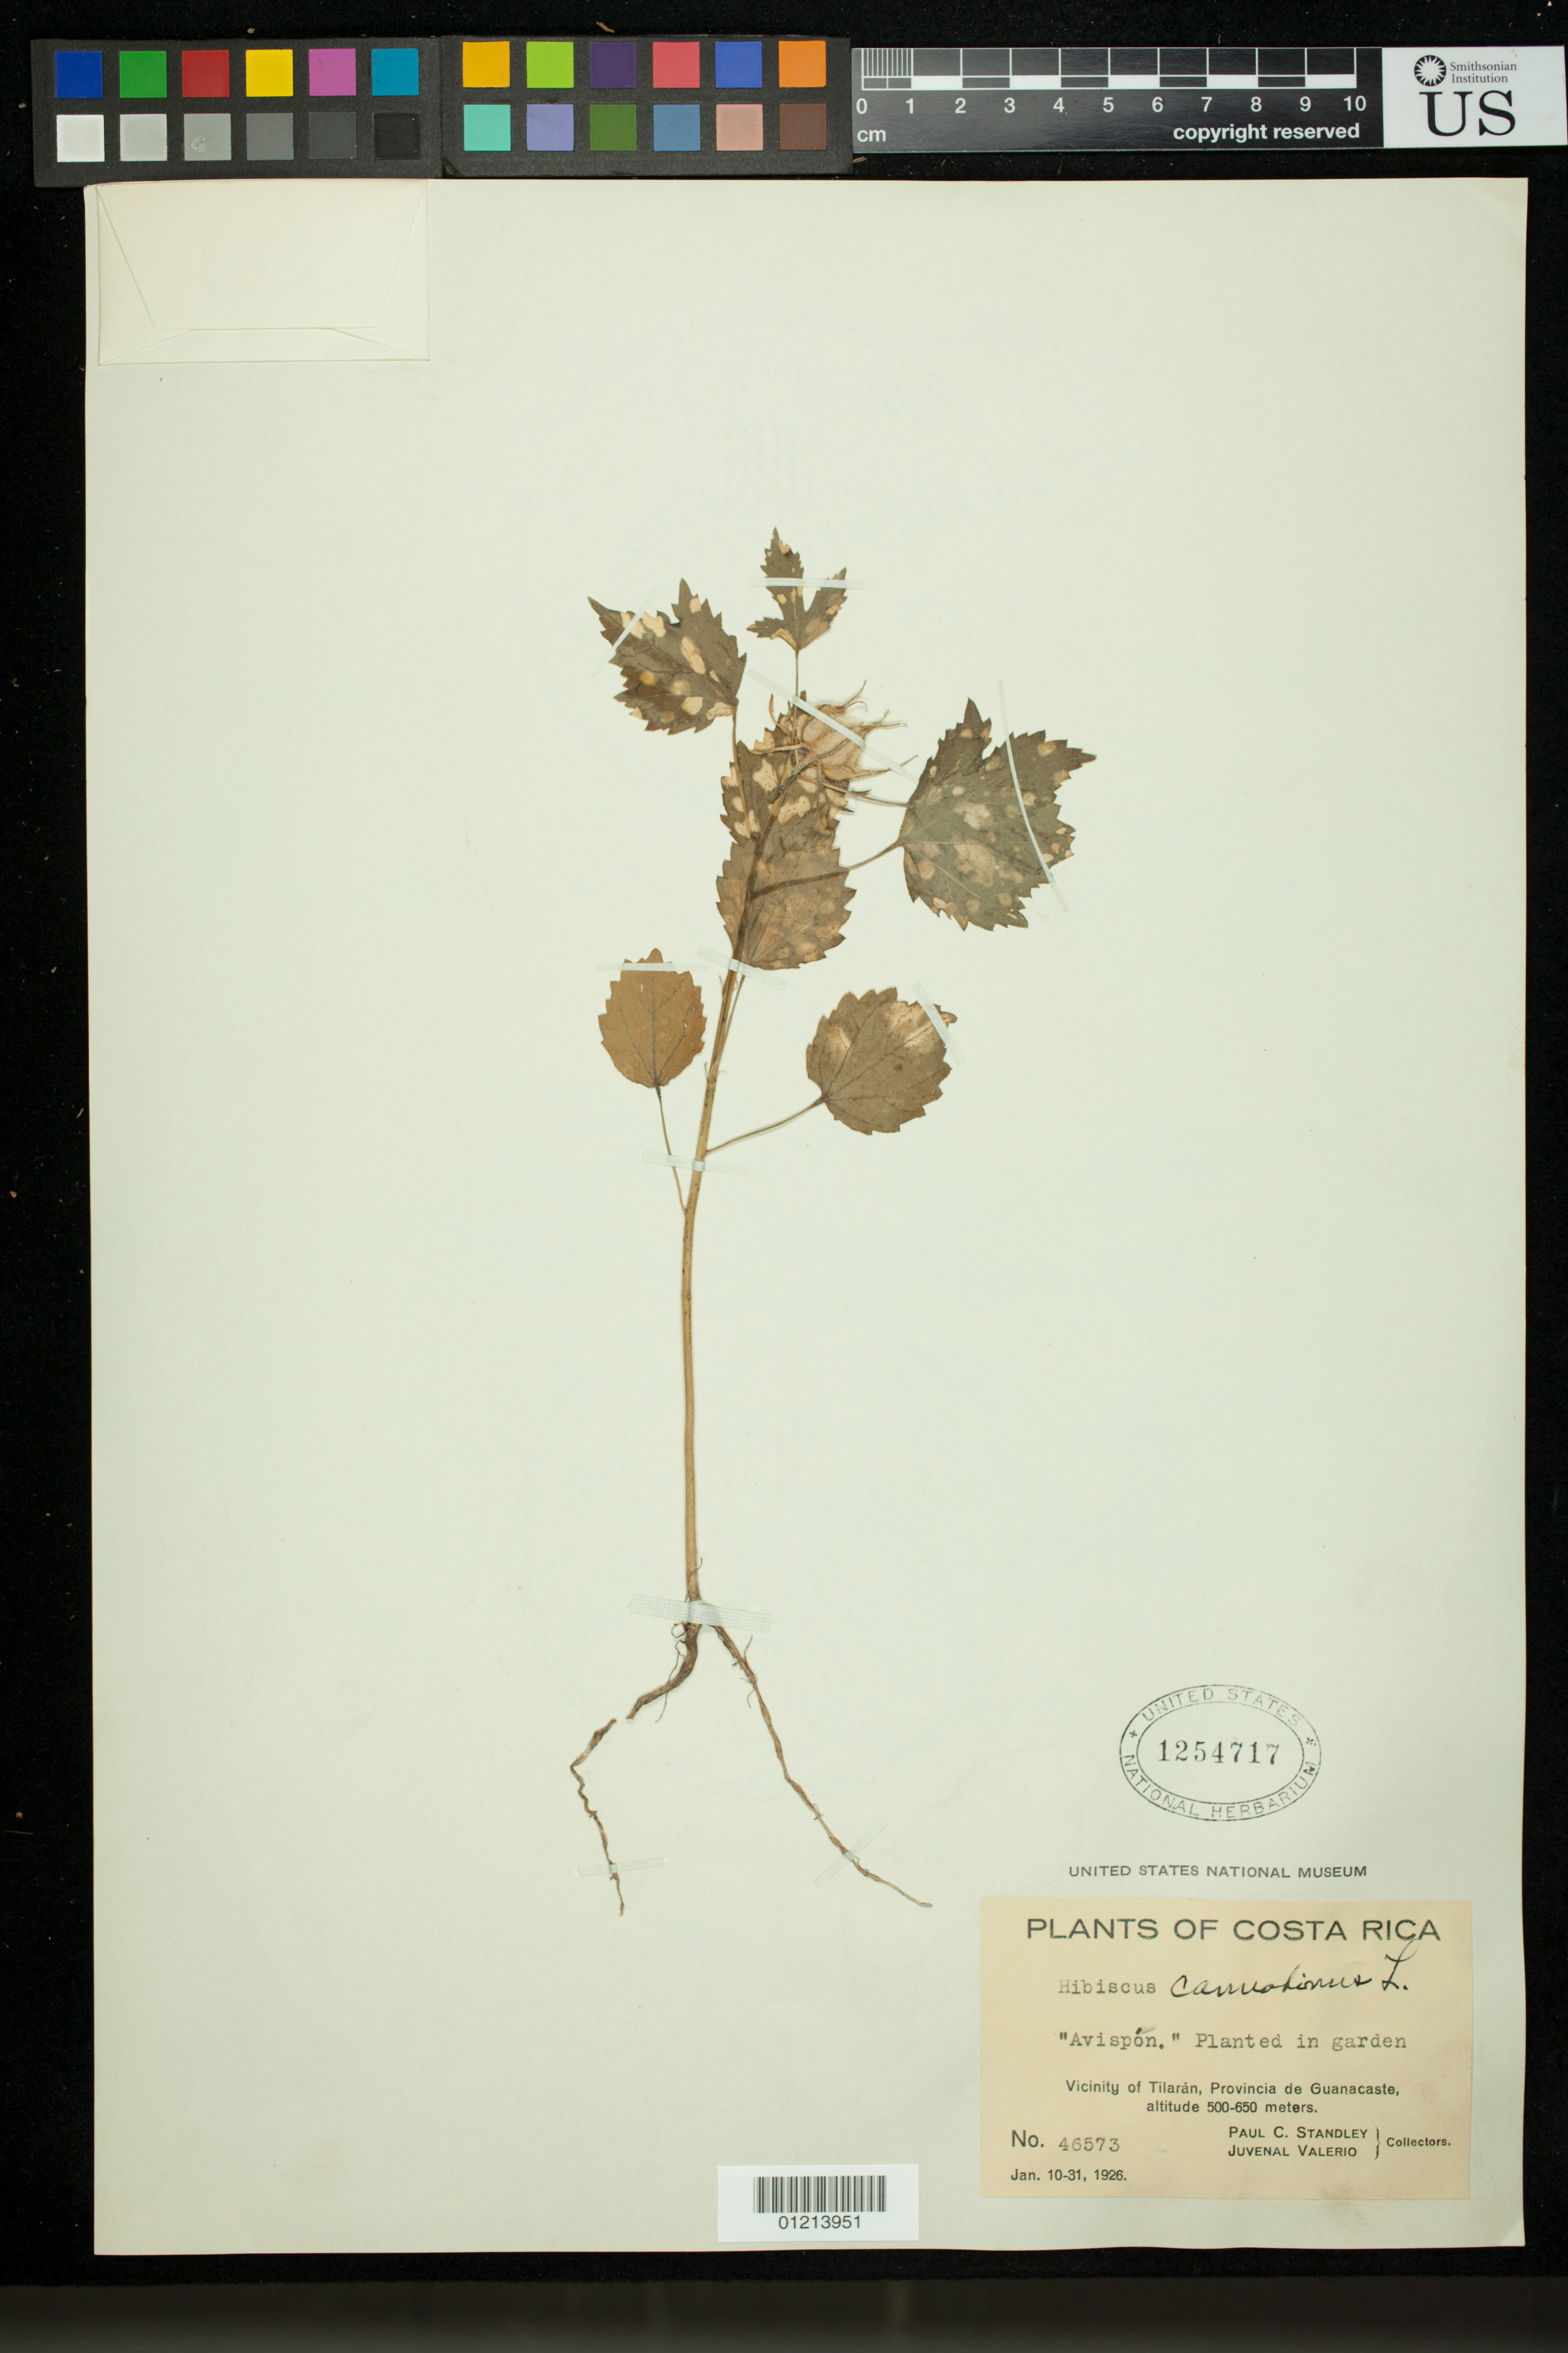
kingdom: Plantae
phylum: Tracheophyta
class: Magnoliopsida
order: Malvales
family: Malvaceae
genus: Hibiscus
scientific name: Hibiscus cannabinus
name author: L.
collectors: P. C. Standley & J. Valerio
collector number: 46573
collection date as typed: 10 Jan 1926 to 31 Jan 1926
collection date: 1926-01-10/1926-01-31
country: Costa Rica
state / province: Guanacaste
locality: Vicinity of Tilarán, Provincia de Guanacaste: "Avispón". Planted in garden.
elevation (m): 500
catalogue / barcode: US 1254717